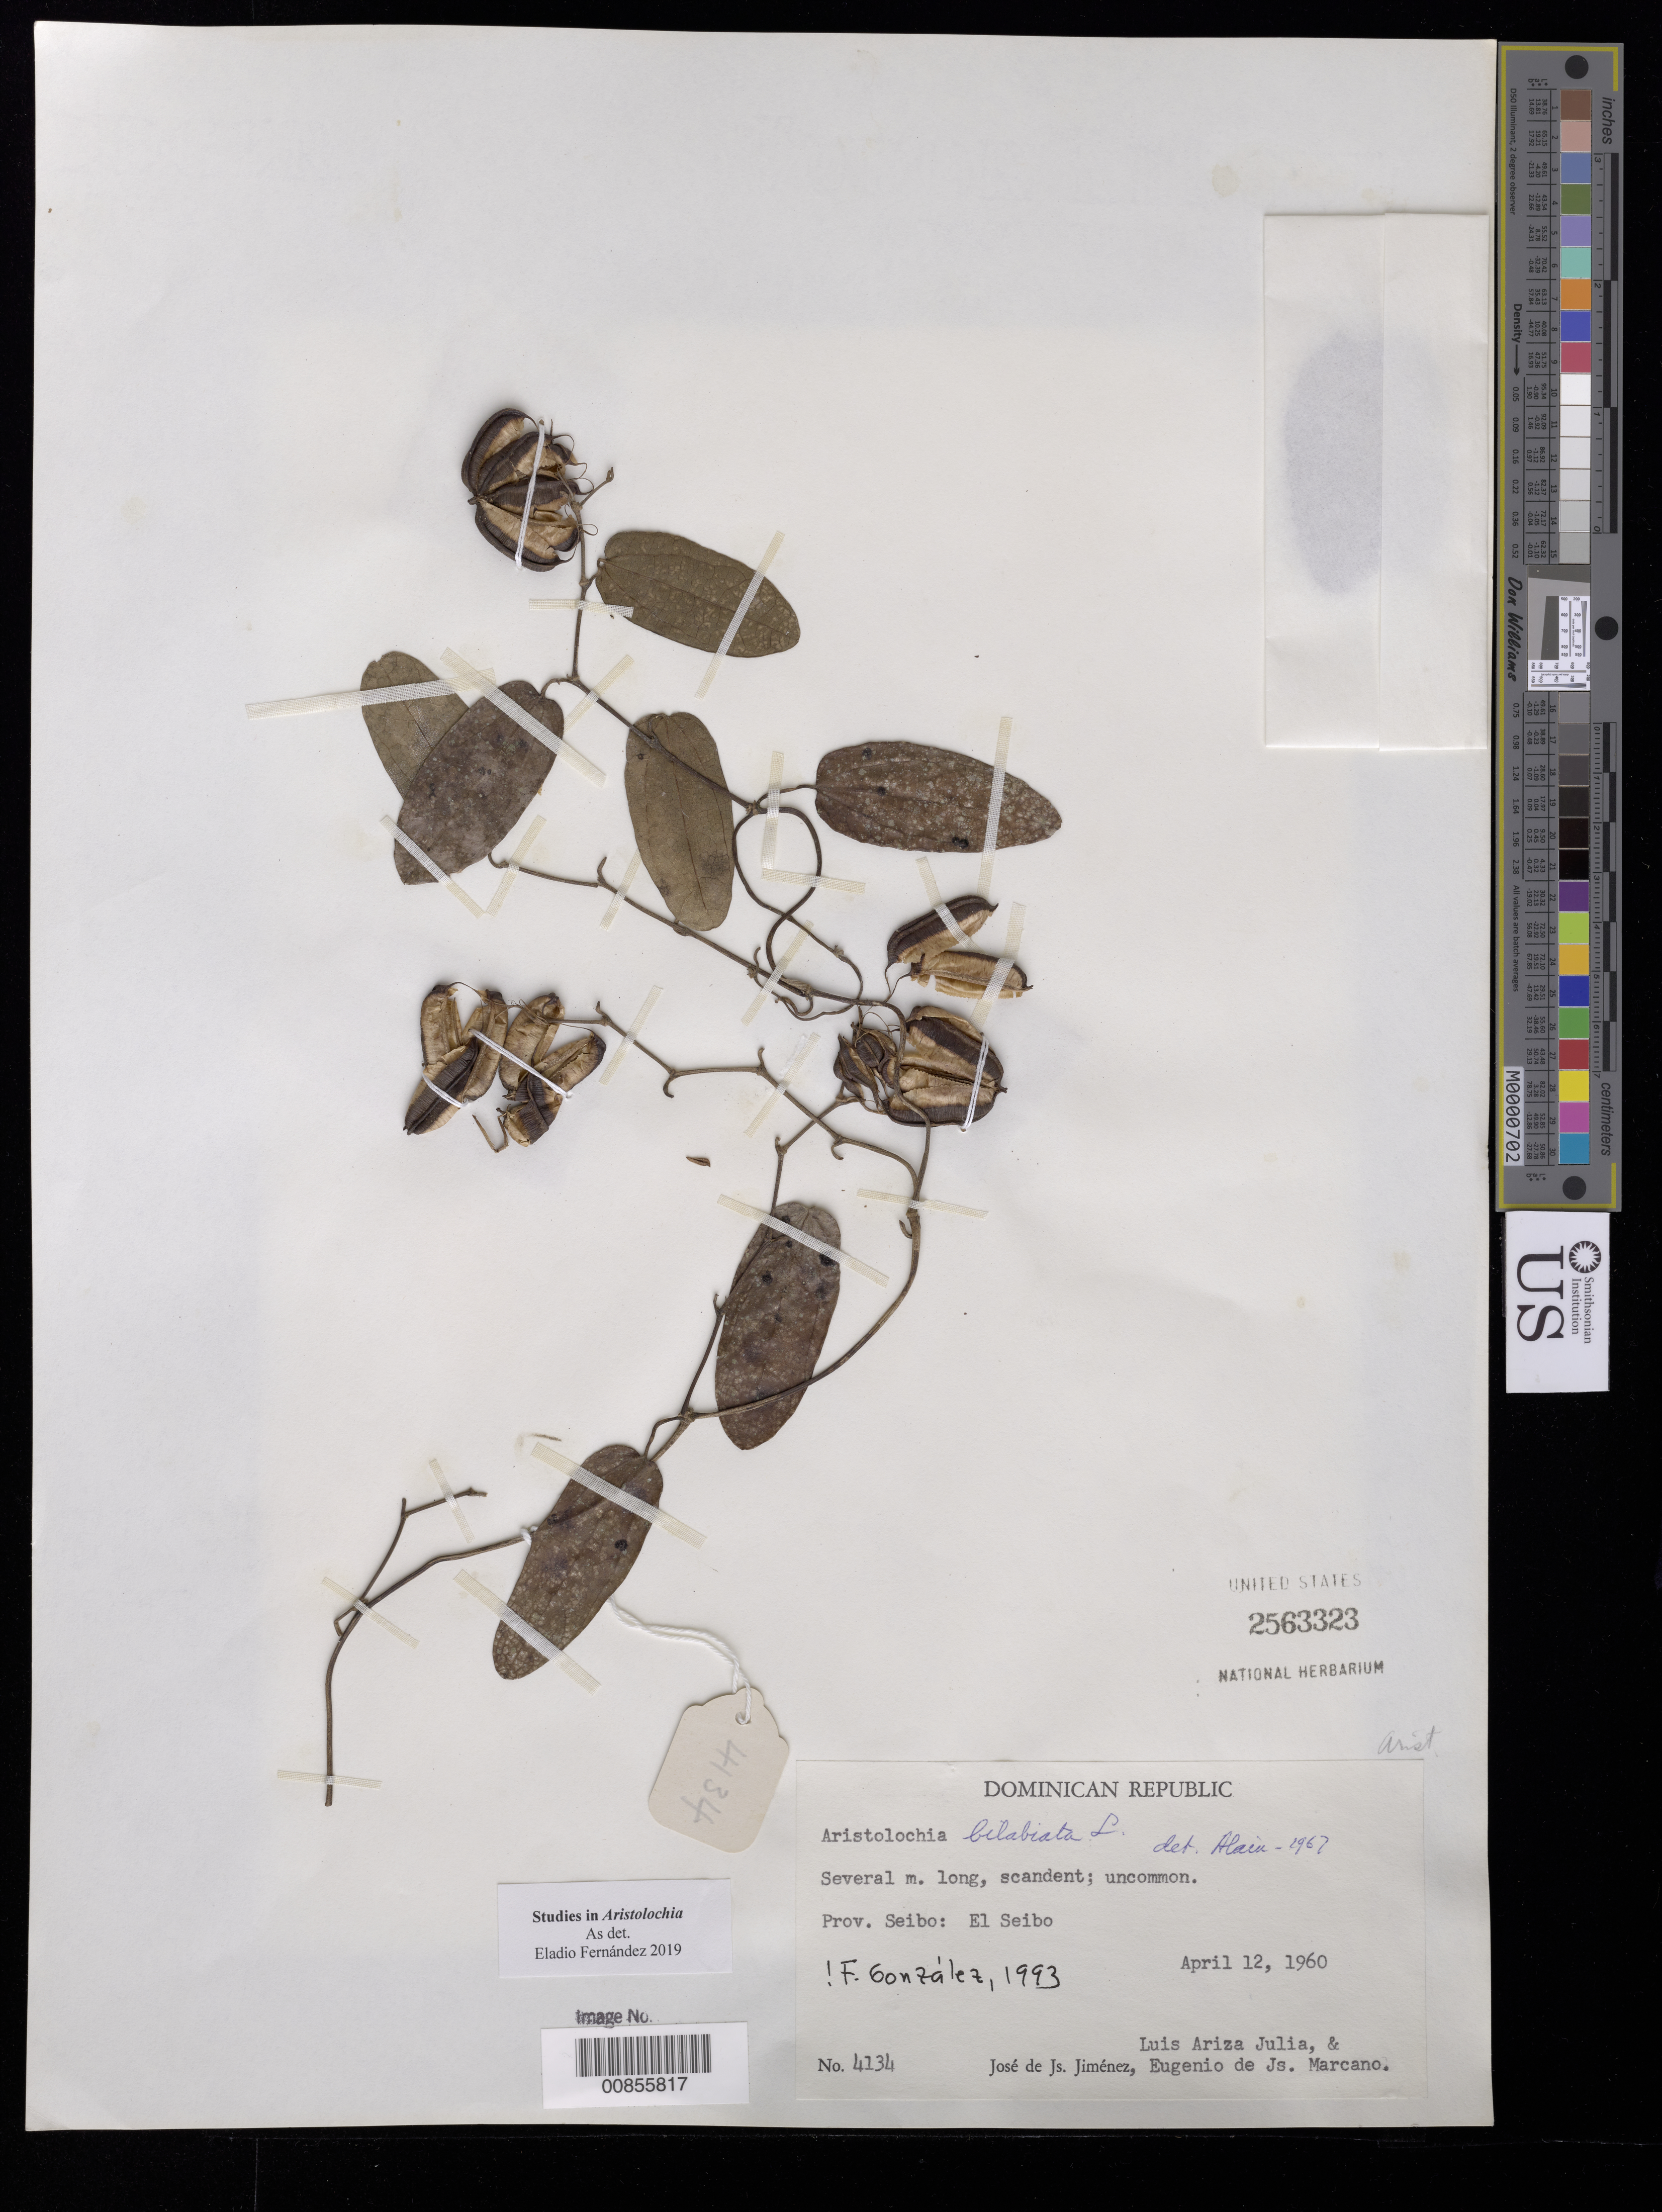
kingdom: Plantae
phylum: Tracheophyta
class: Magnoliopsida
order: Piperales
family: Aristolochiaceae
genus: Aristolochia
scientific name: Aristolochia bilabiata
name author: L.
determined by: González, F., (COL), Universidad Nacional de Colombia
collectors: J. J. Jiménez Almonte, L. Ariza-Julia & E. J. Marcano F.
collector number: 4134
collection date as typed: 12 Apr 1960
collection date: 1960-04-12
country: Dominican Republic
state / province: El Seibo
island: Hispaniola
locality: El Seibo.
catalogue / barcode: US 2563323